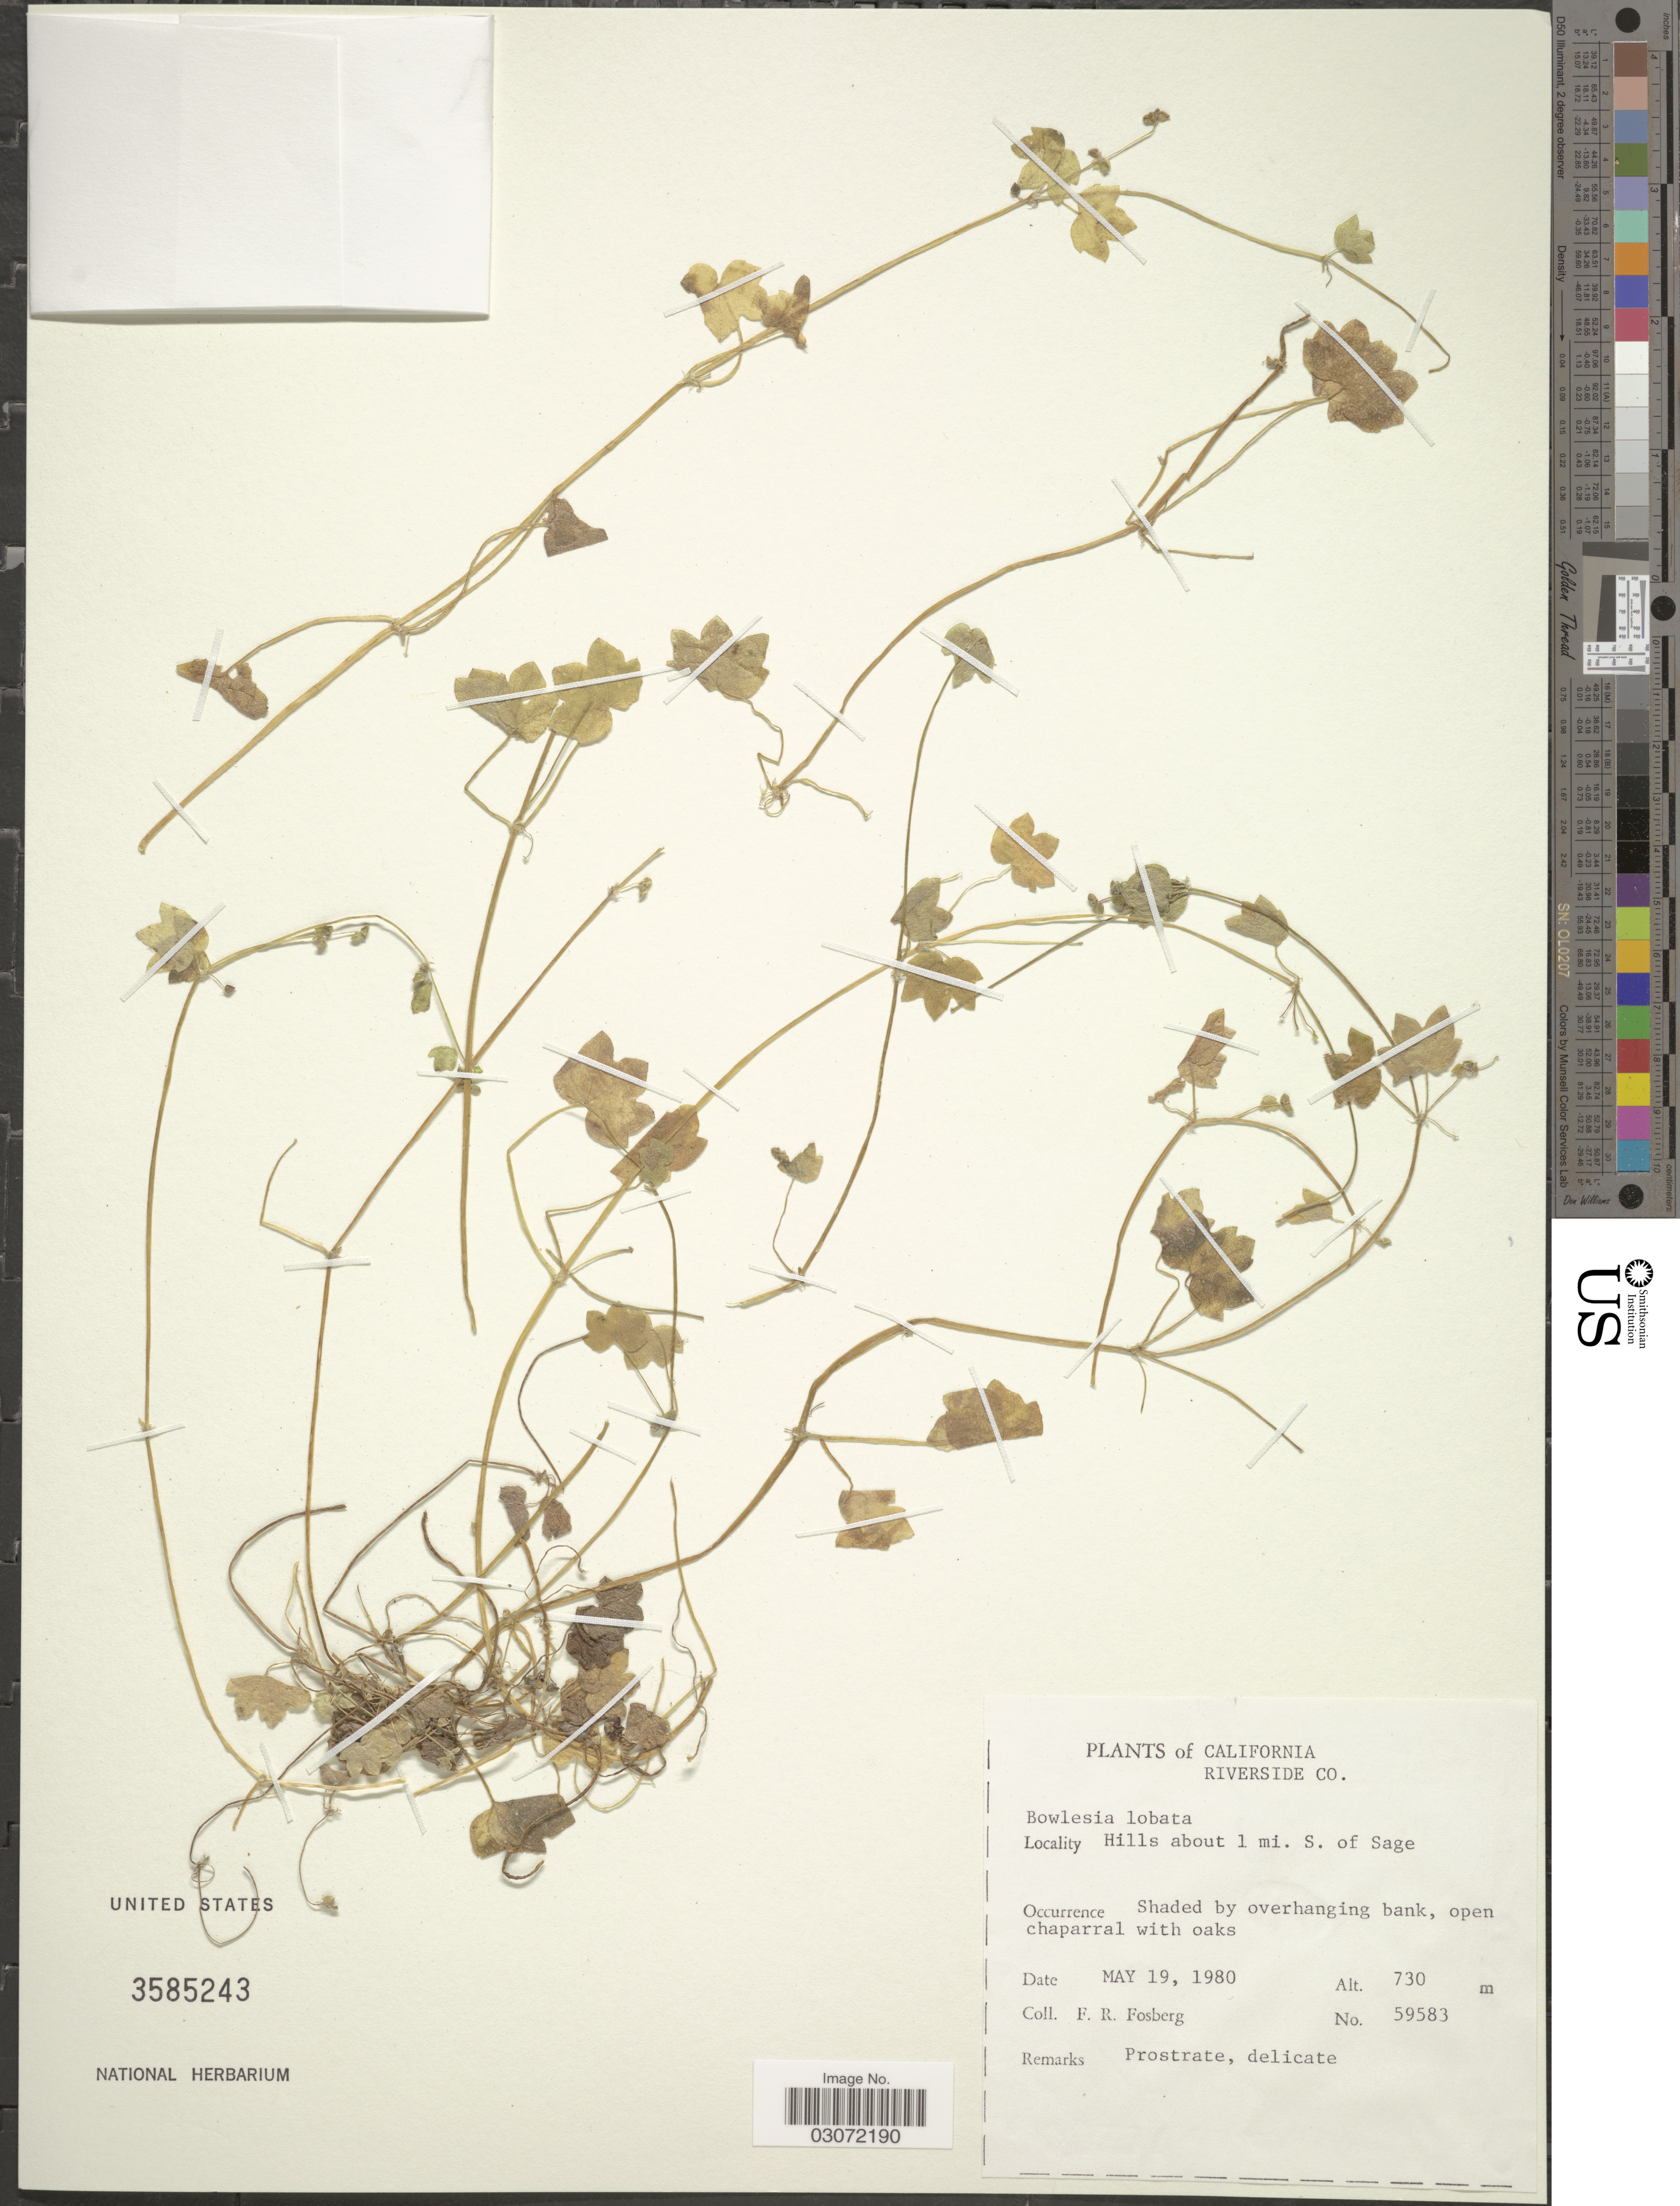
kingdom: Plantae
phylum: Tracheophyta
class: Magnoliopsida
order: Apiales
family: Apiaceae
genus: Bowlesia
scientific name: Bowlesia incana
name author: Ruiz & Pav.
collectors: F. R. Fosberg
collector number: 59583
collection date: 1980-05-19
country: United States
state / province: California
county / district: Riverside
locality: Riverside Co. Hills about 1 mi. S. of Sage.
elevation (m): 730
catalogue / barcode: US 3585243